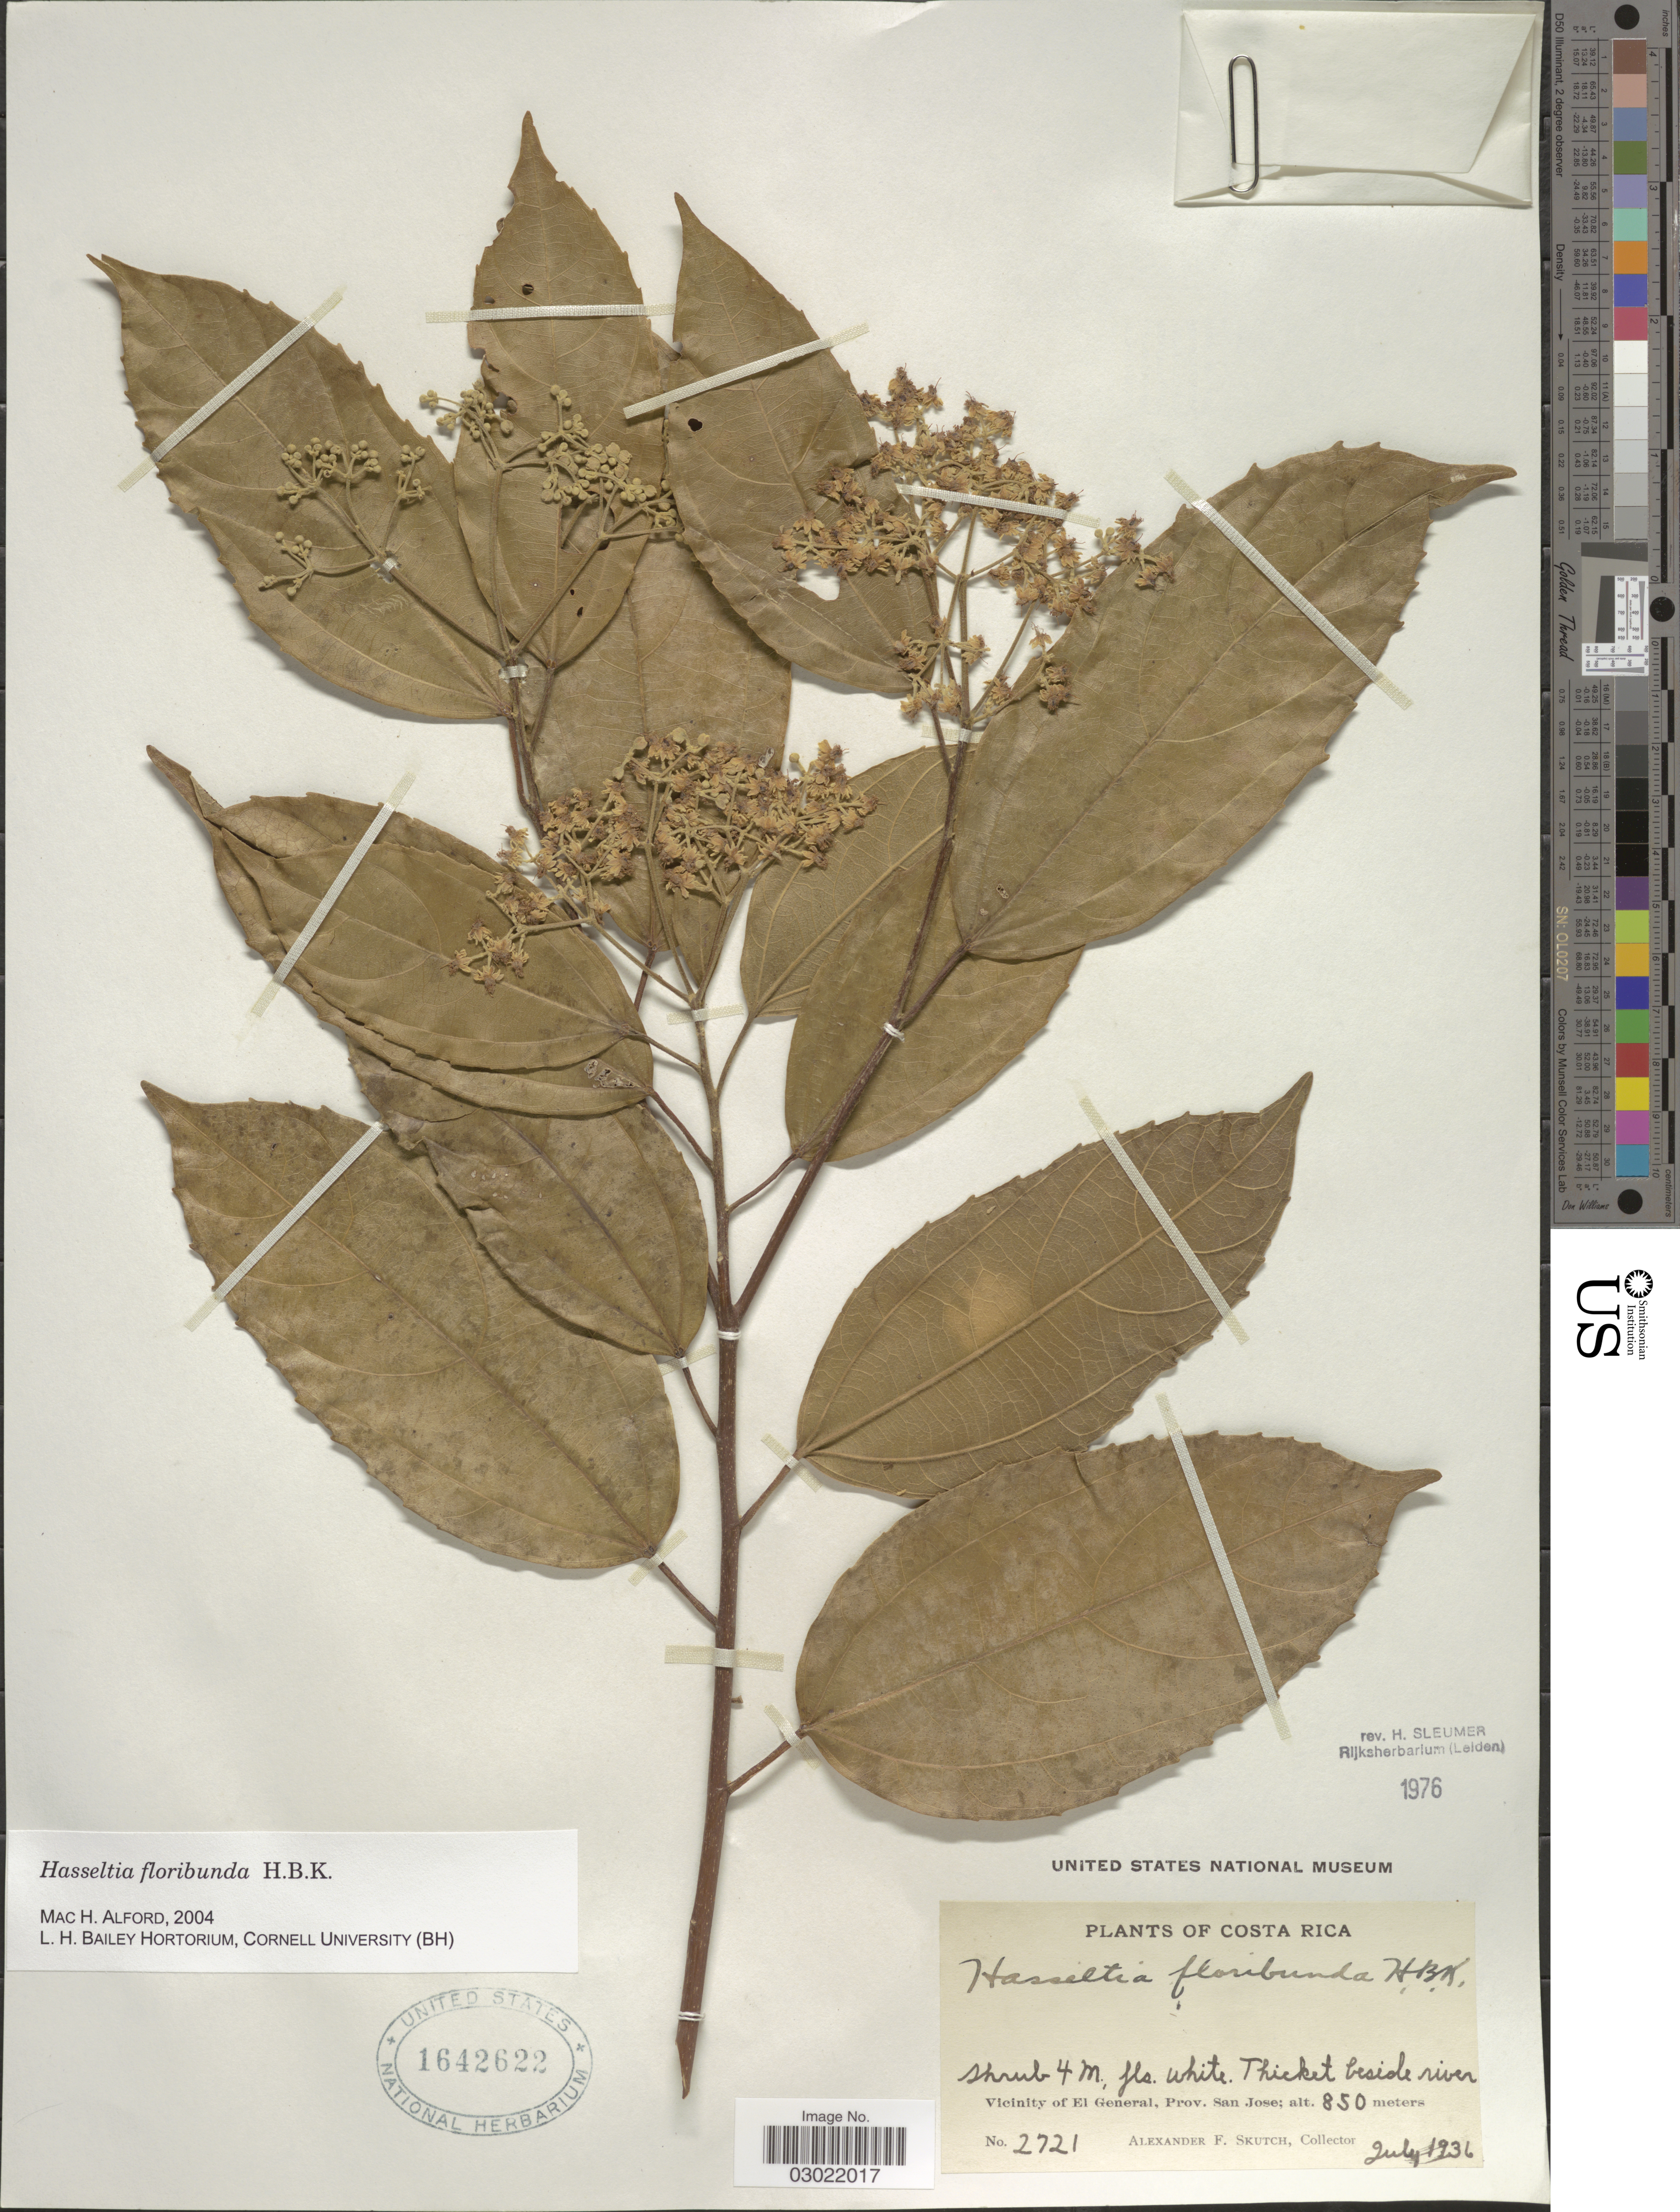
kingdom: Plantae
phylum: Tracheophyta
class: Magnoliopsida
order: Malpighiales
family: Salicaceae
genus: Hasseltia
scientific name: Hasseltia floribunda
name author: Kunth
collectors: A. F. Skutch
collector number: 2721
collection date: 1936-07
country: Costa Rica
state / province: San José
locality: Thicket beside river. Vicinity of El General.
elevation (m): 850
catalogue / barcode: US 1642622